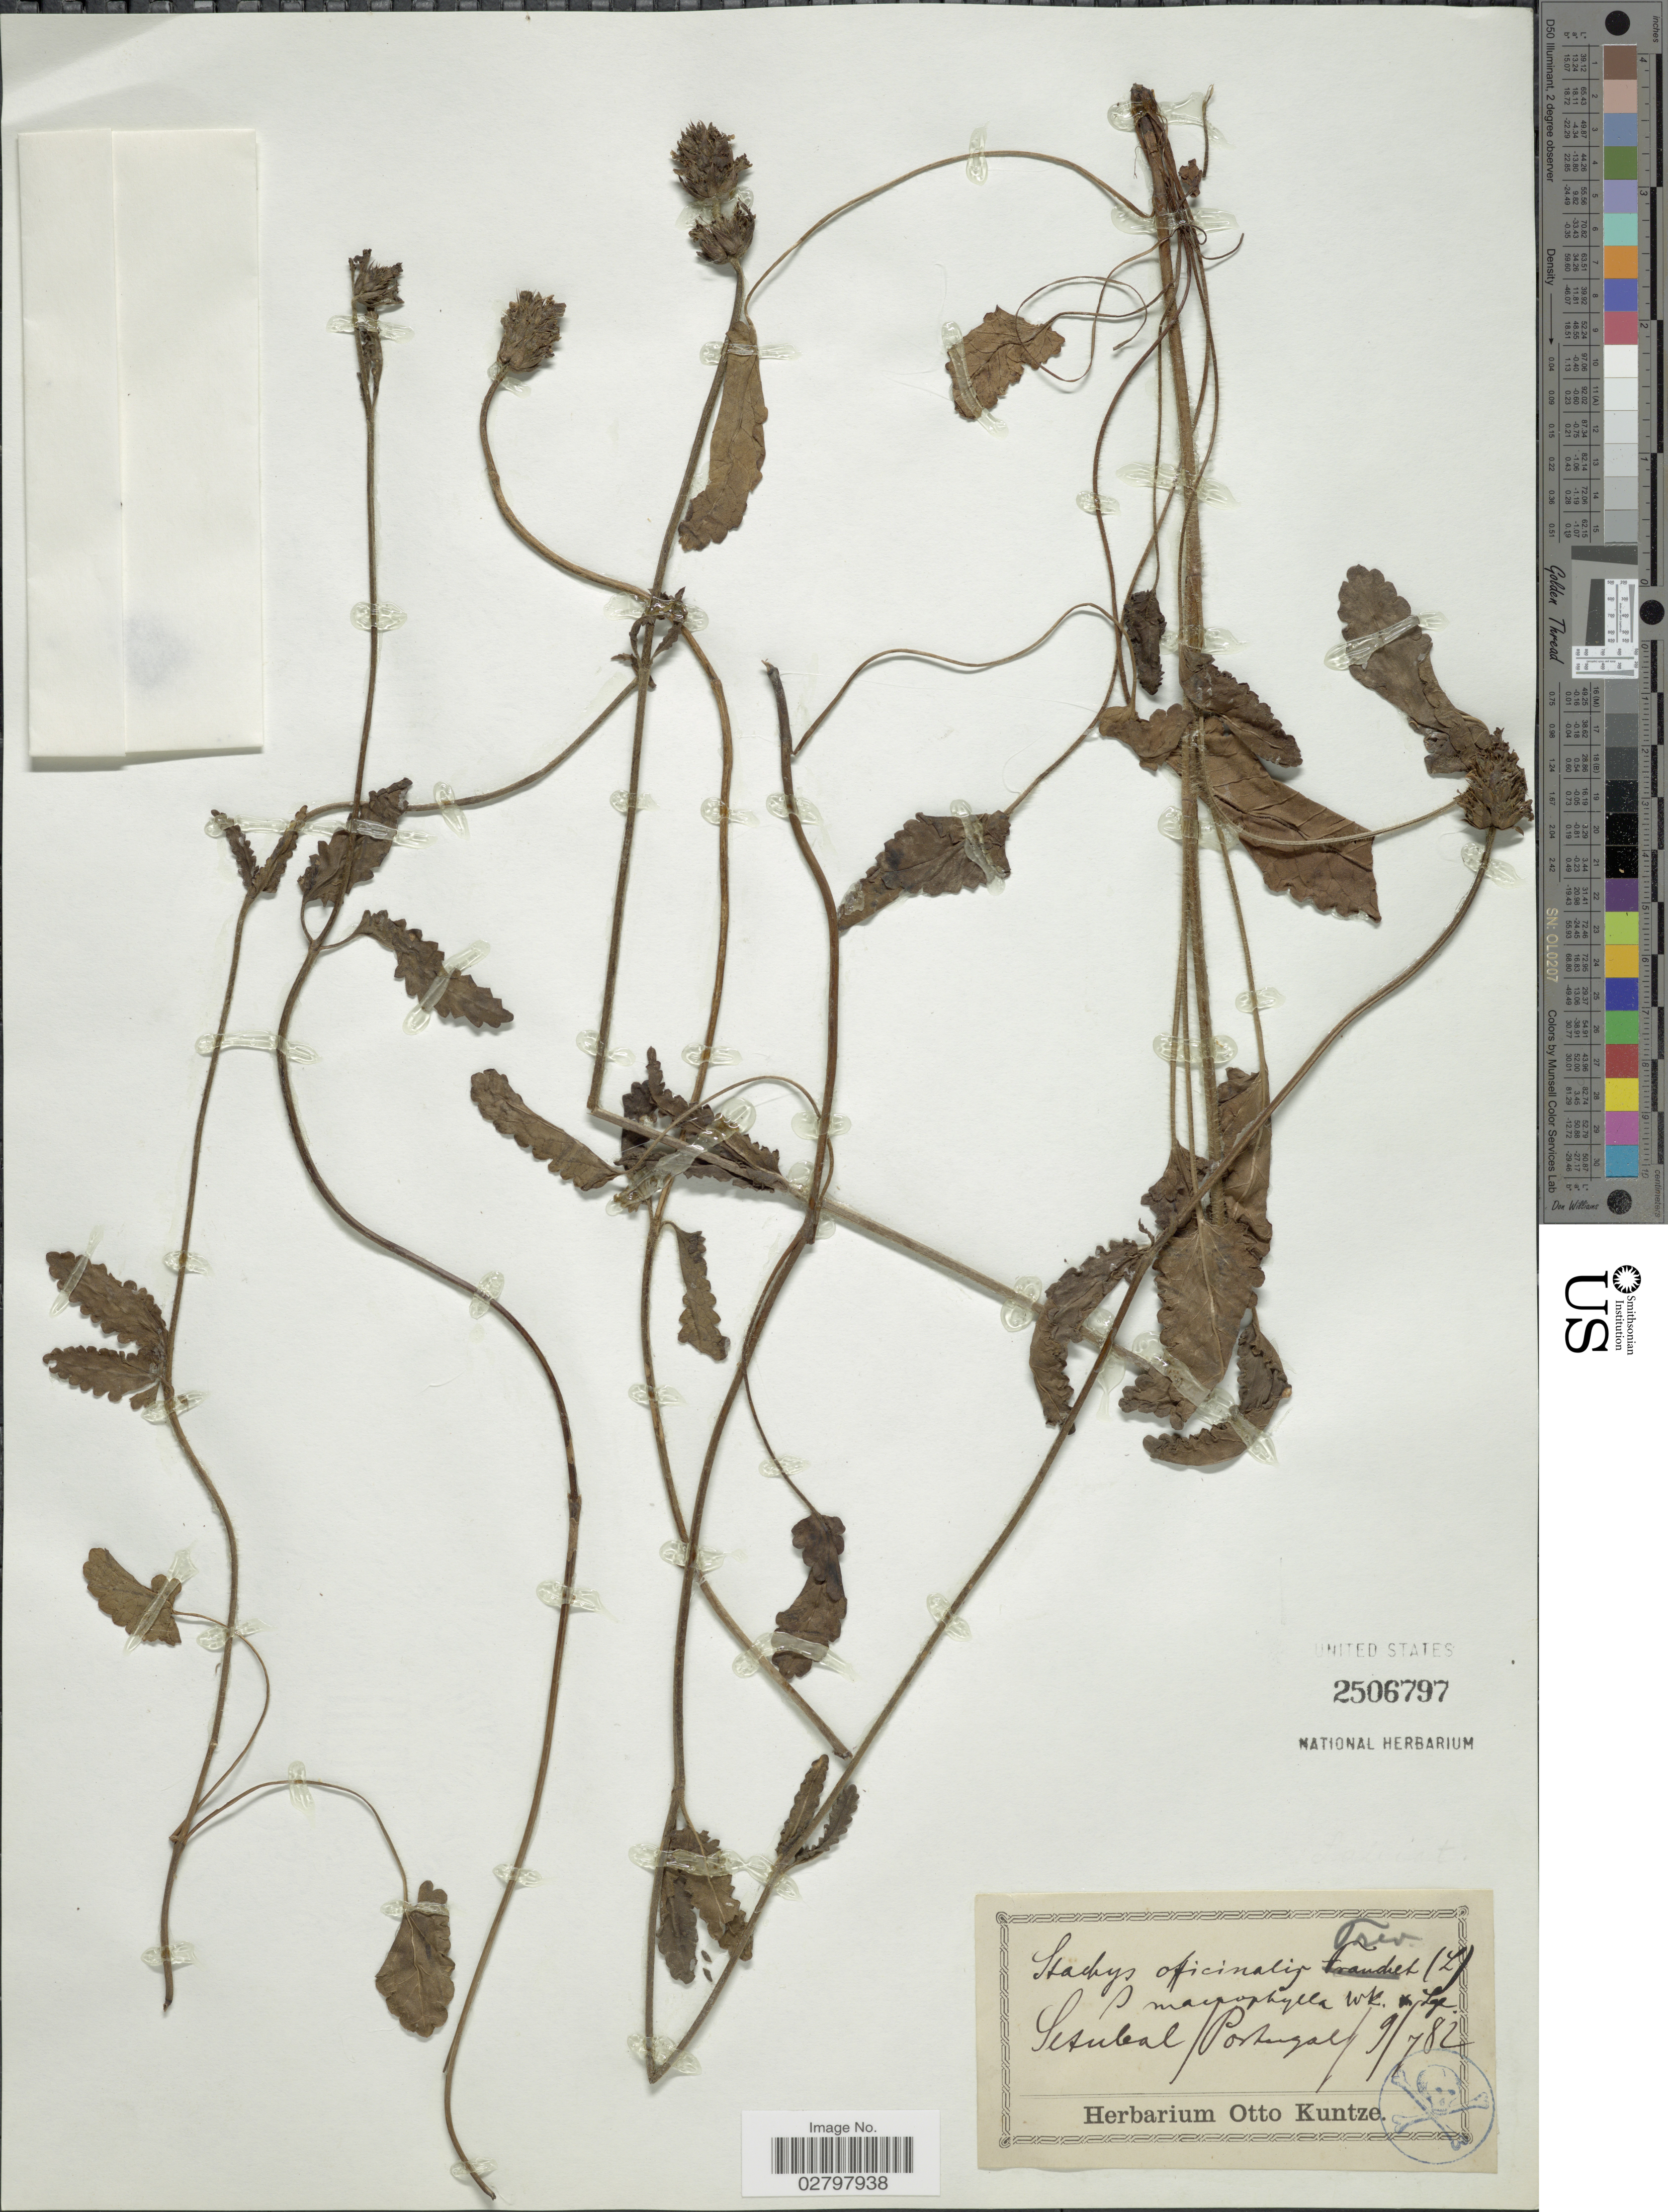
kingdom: Plantae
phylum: Tracheophyta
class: Magnoliopsida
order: Lamiales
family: Lamiaceae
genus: Stachys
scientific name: Stachys officinalis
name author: (L.) Trevis.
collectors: ex herb. Otto Kuntze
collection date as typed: Transcribed d/m/y: 9/7/82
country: Portugal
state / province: Setubal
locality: Setubal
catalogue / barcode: US 2506797